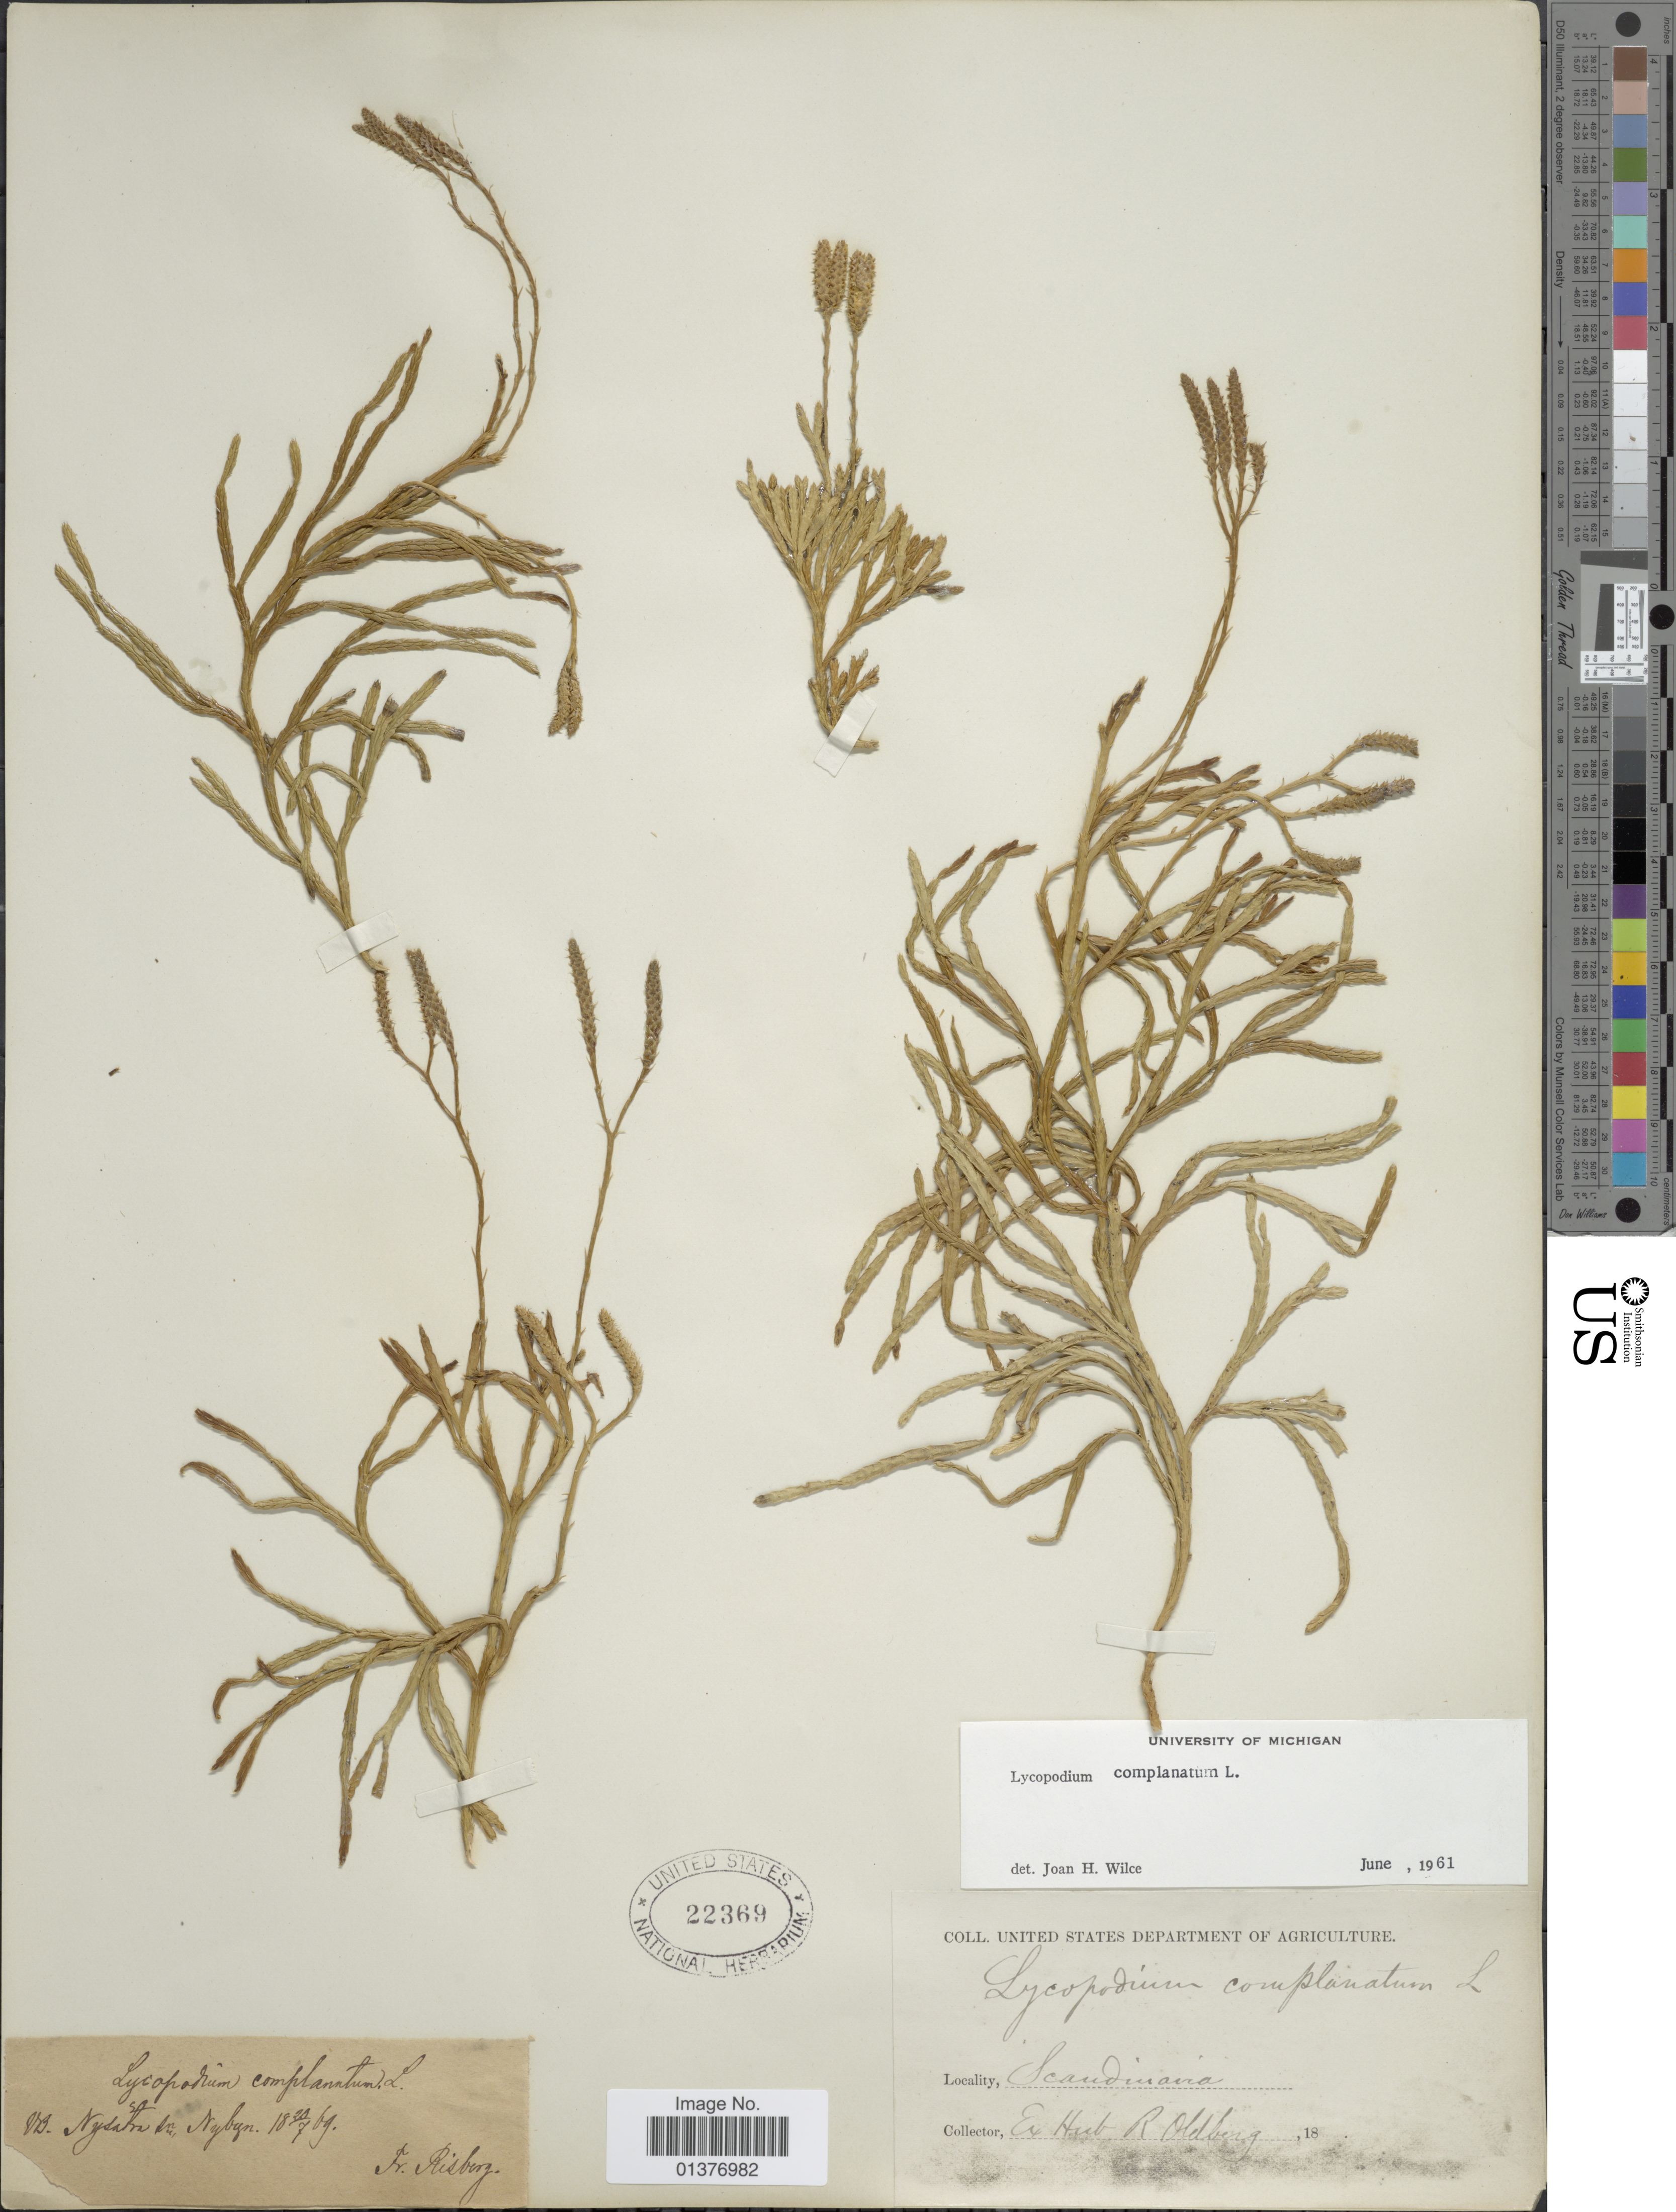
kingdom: Plantae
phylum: Tracheophyta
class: Lycopodiopsida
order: Lycopodiales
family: Lycopodiaceae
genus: Diphasiastrum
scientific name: Diphasiastrum alpinum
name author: (L.) Holub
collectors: R. Oldberg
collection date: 1869-07-20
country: Sweden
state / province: Västerbotten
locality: VB Nybyn [illegible text]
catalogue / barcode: US 22369